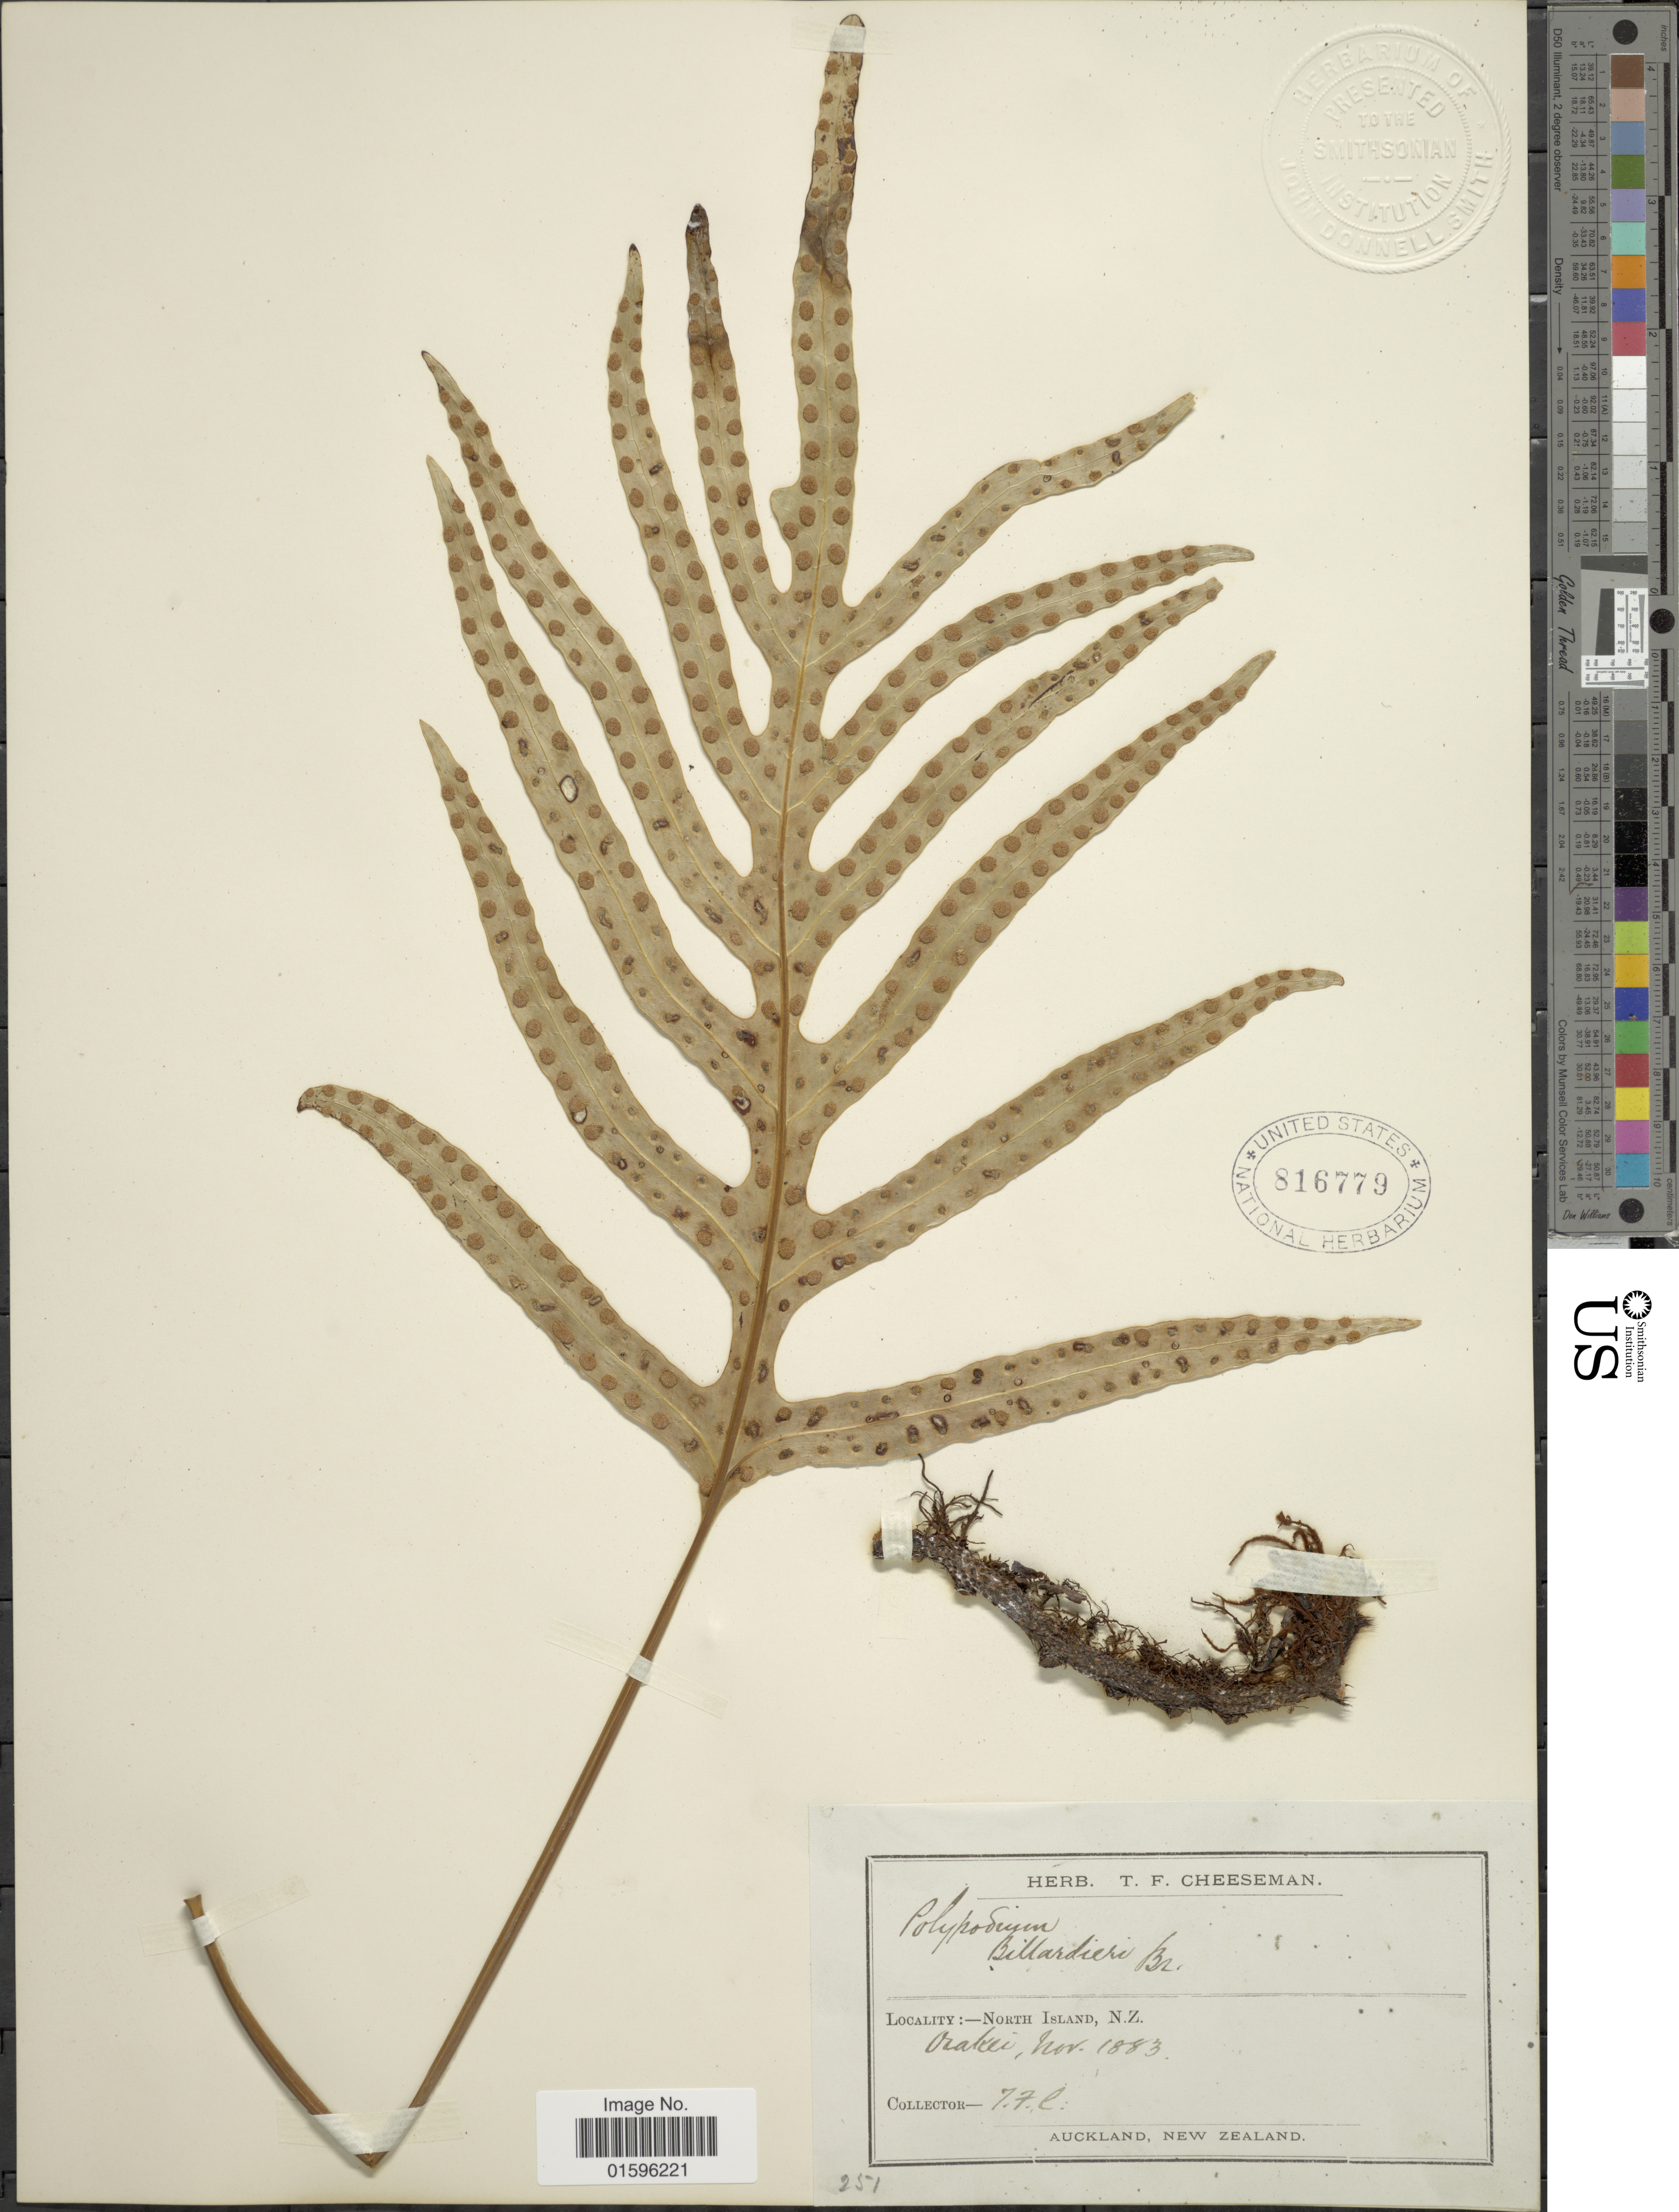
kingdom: Plantae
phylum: Tracheophyta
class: Polypodiopsida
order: Polypodiales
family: Polypodiaceae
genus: Polypodium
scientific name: Polypodium diversifolium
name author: Sw.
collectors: T. F. Cheeseman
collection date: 1883-11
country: New Zealand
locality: North Island, N. Z, Orakei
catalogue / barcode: US 816779